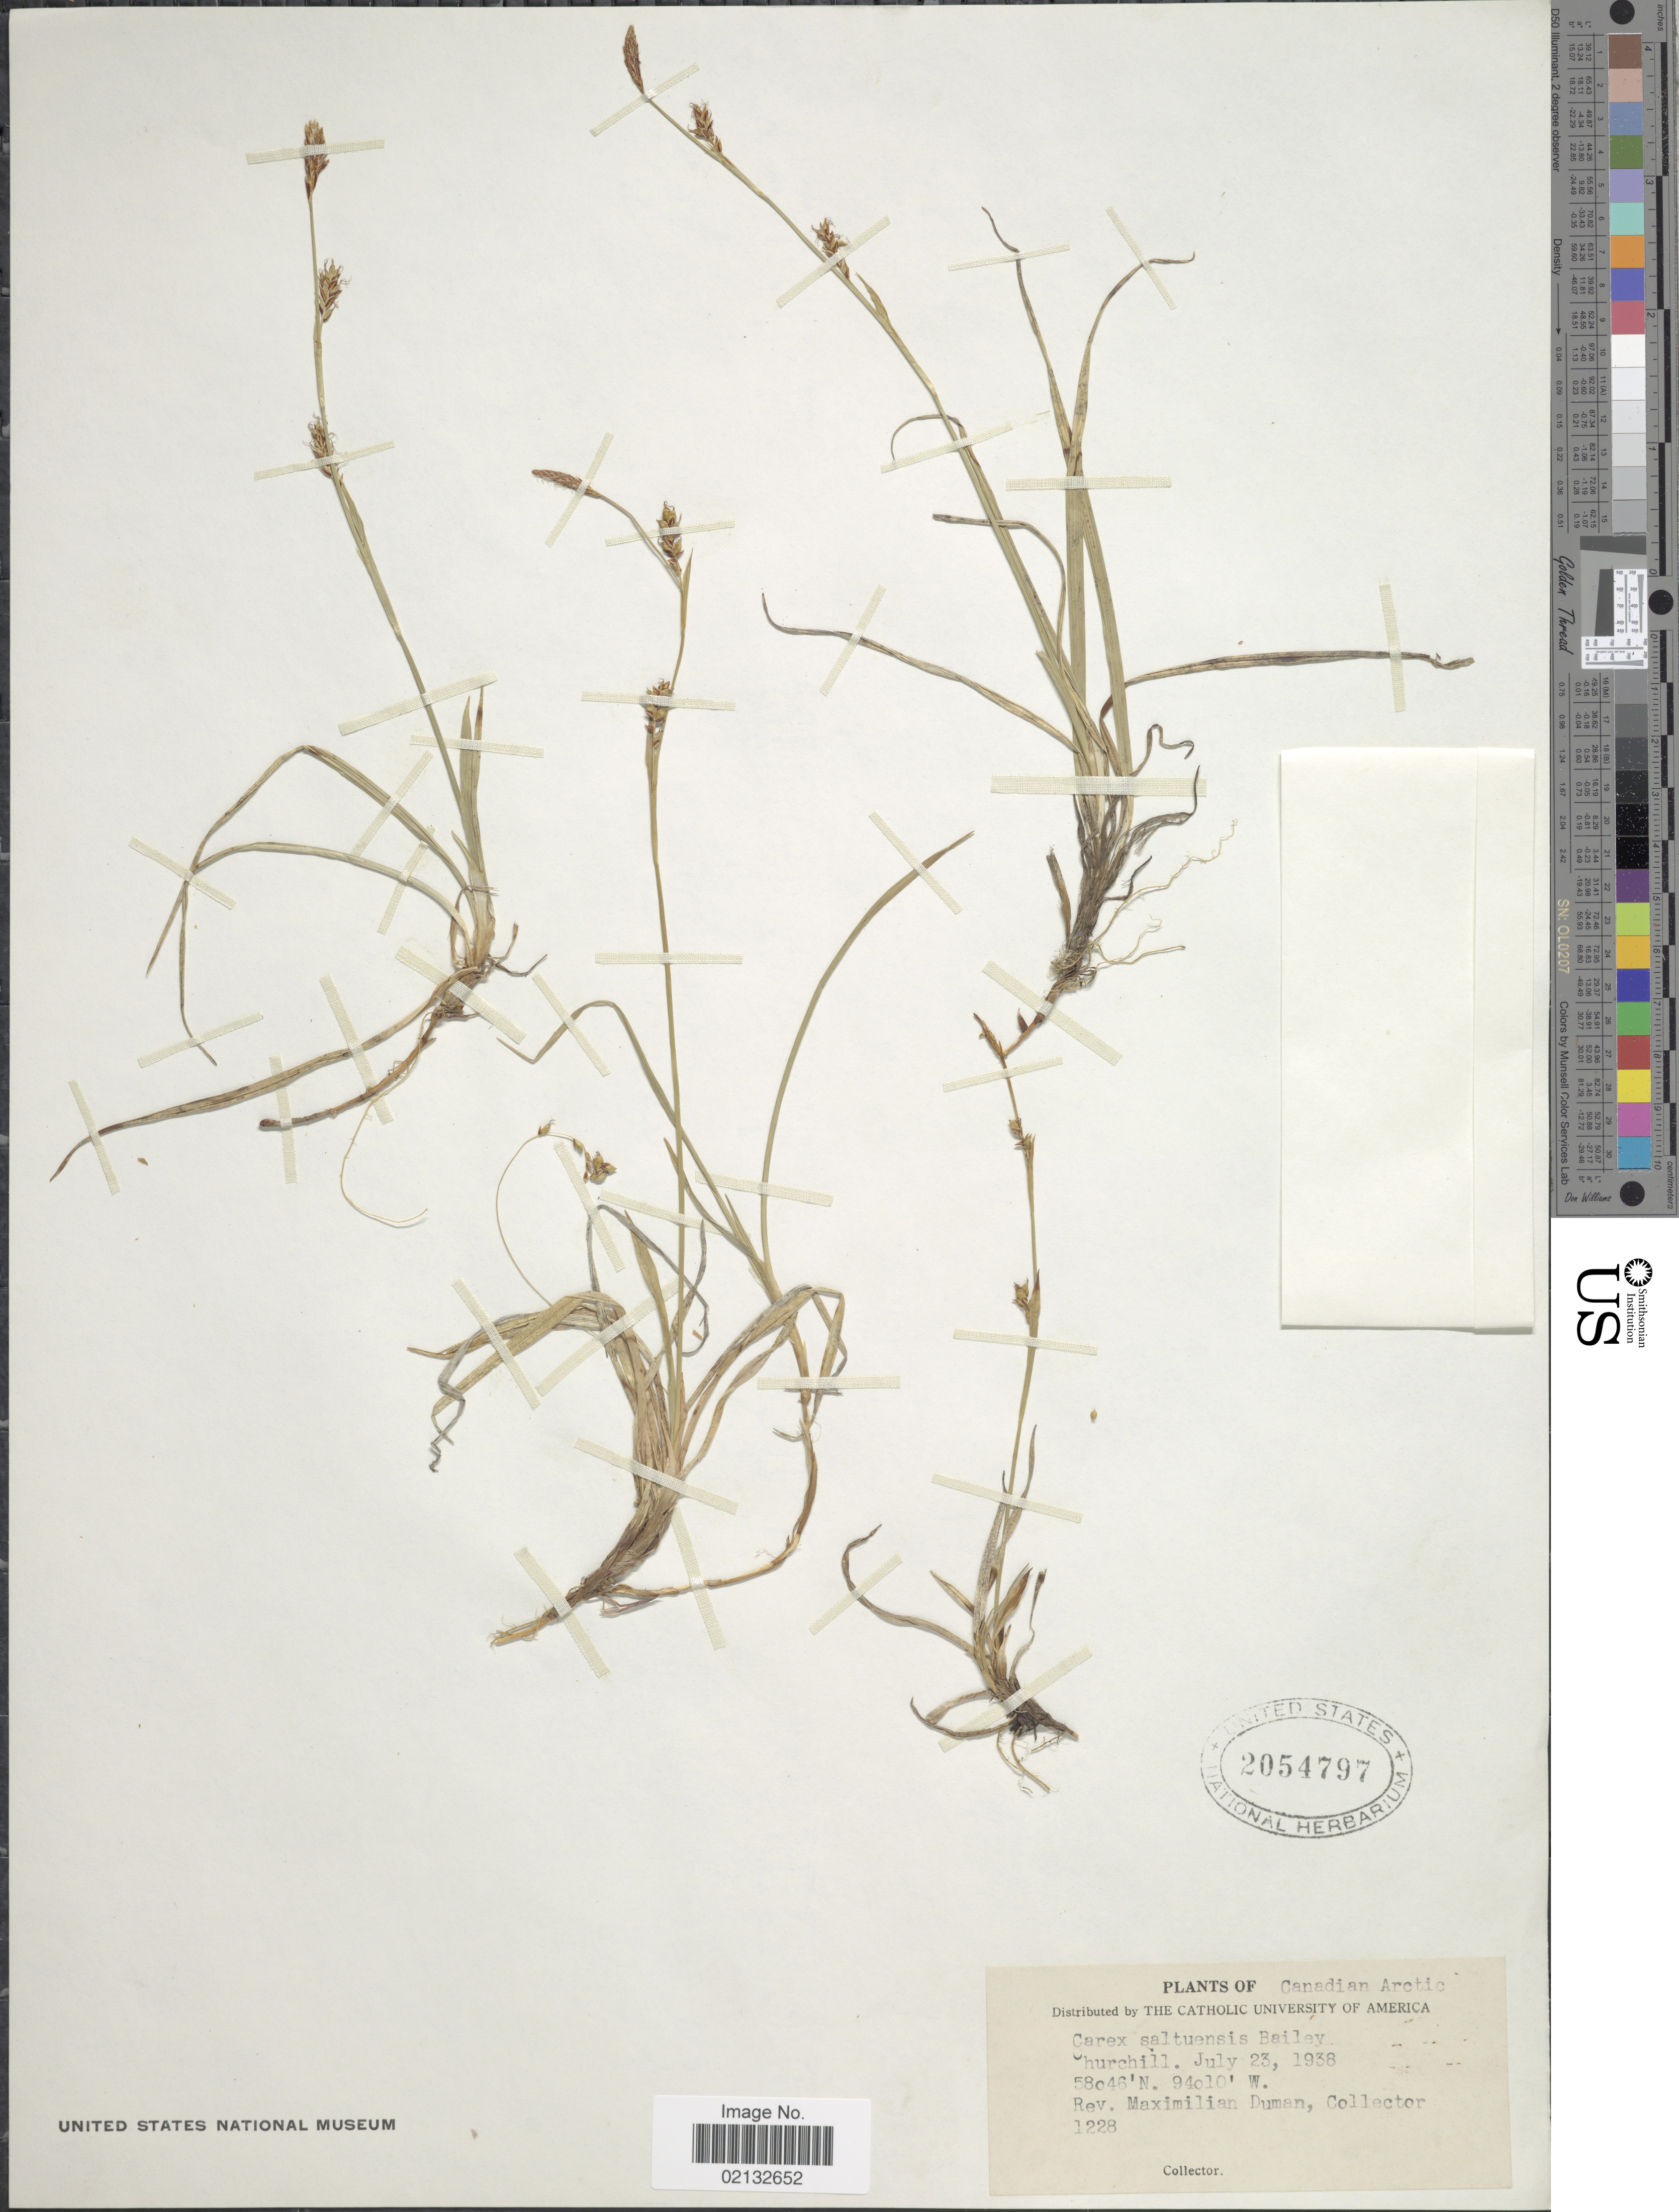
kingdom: Plantae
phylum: Tracheophyta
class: Liliopsida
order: Poales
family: Cyperaceae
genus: Carex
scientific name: Carex vaginata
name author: Tausch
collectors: M. Duman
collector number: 1228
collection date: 1938-07-23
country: Canada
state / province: Manitoba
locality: Canadian Arctic. Churchill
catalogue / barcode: US 2054797